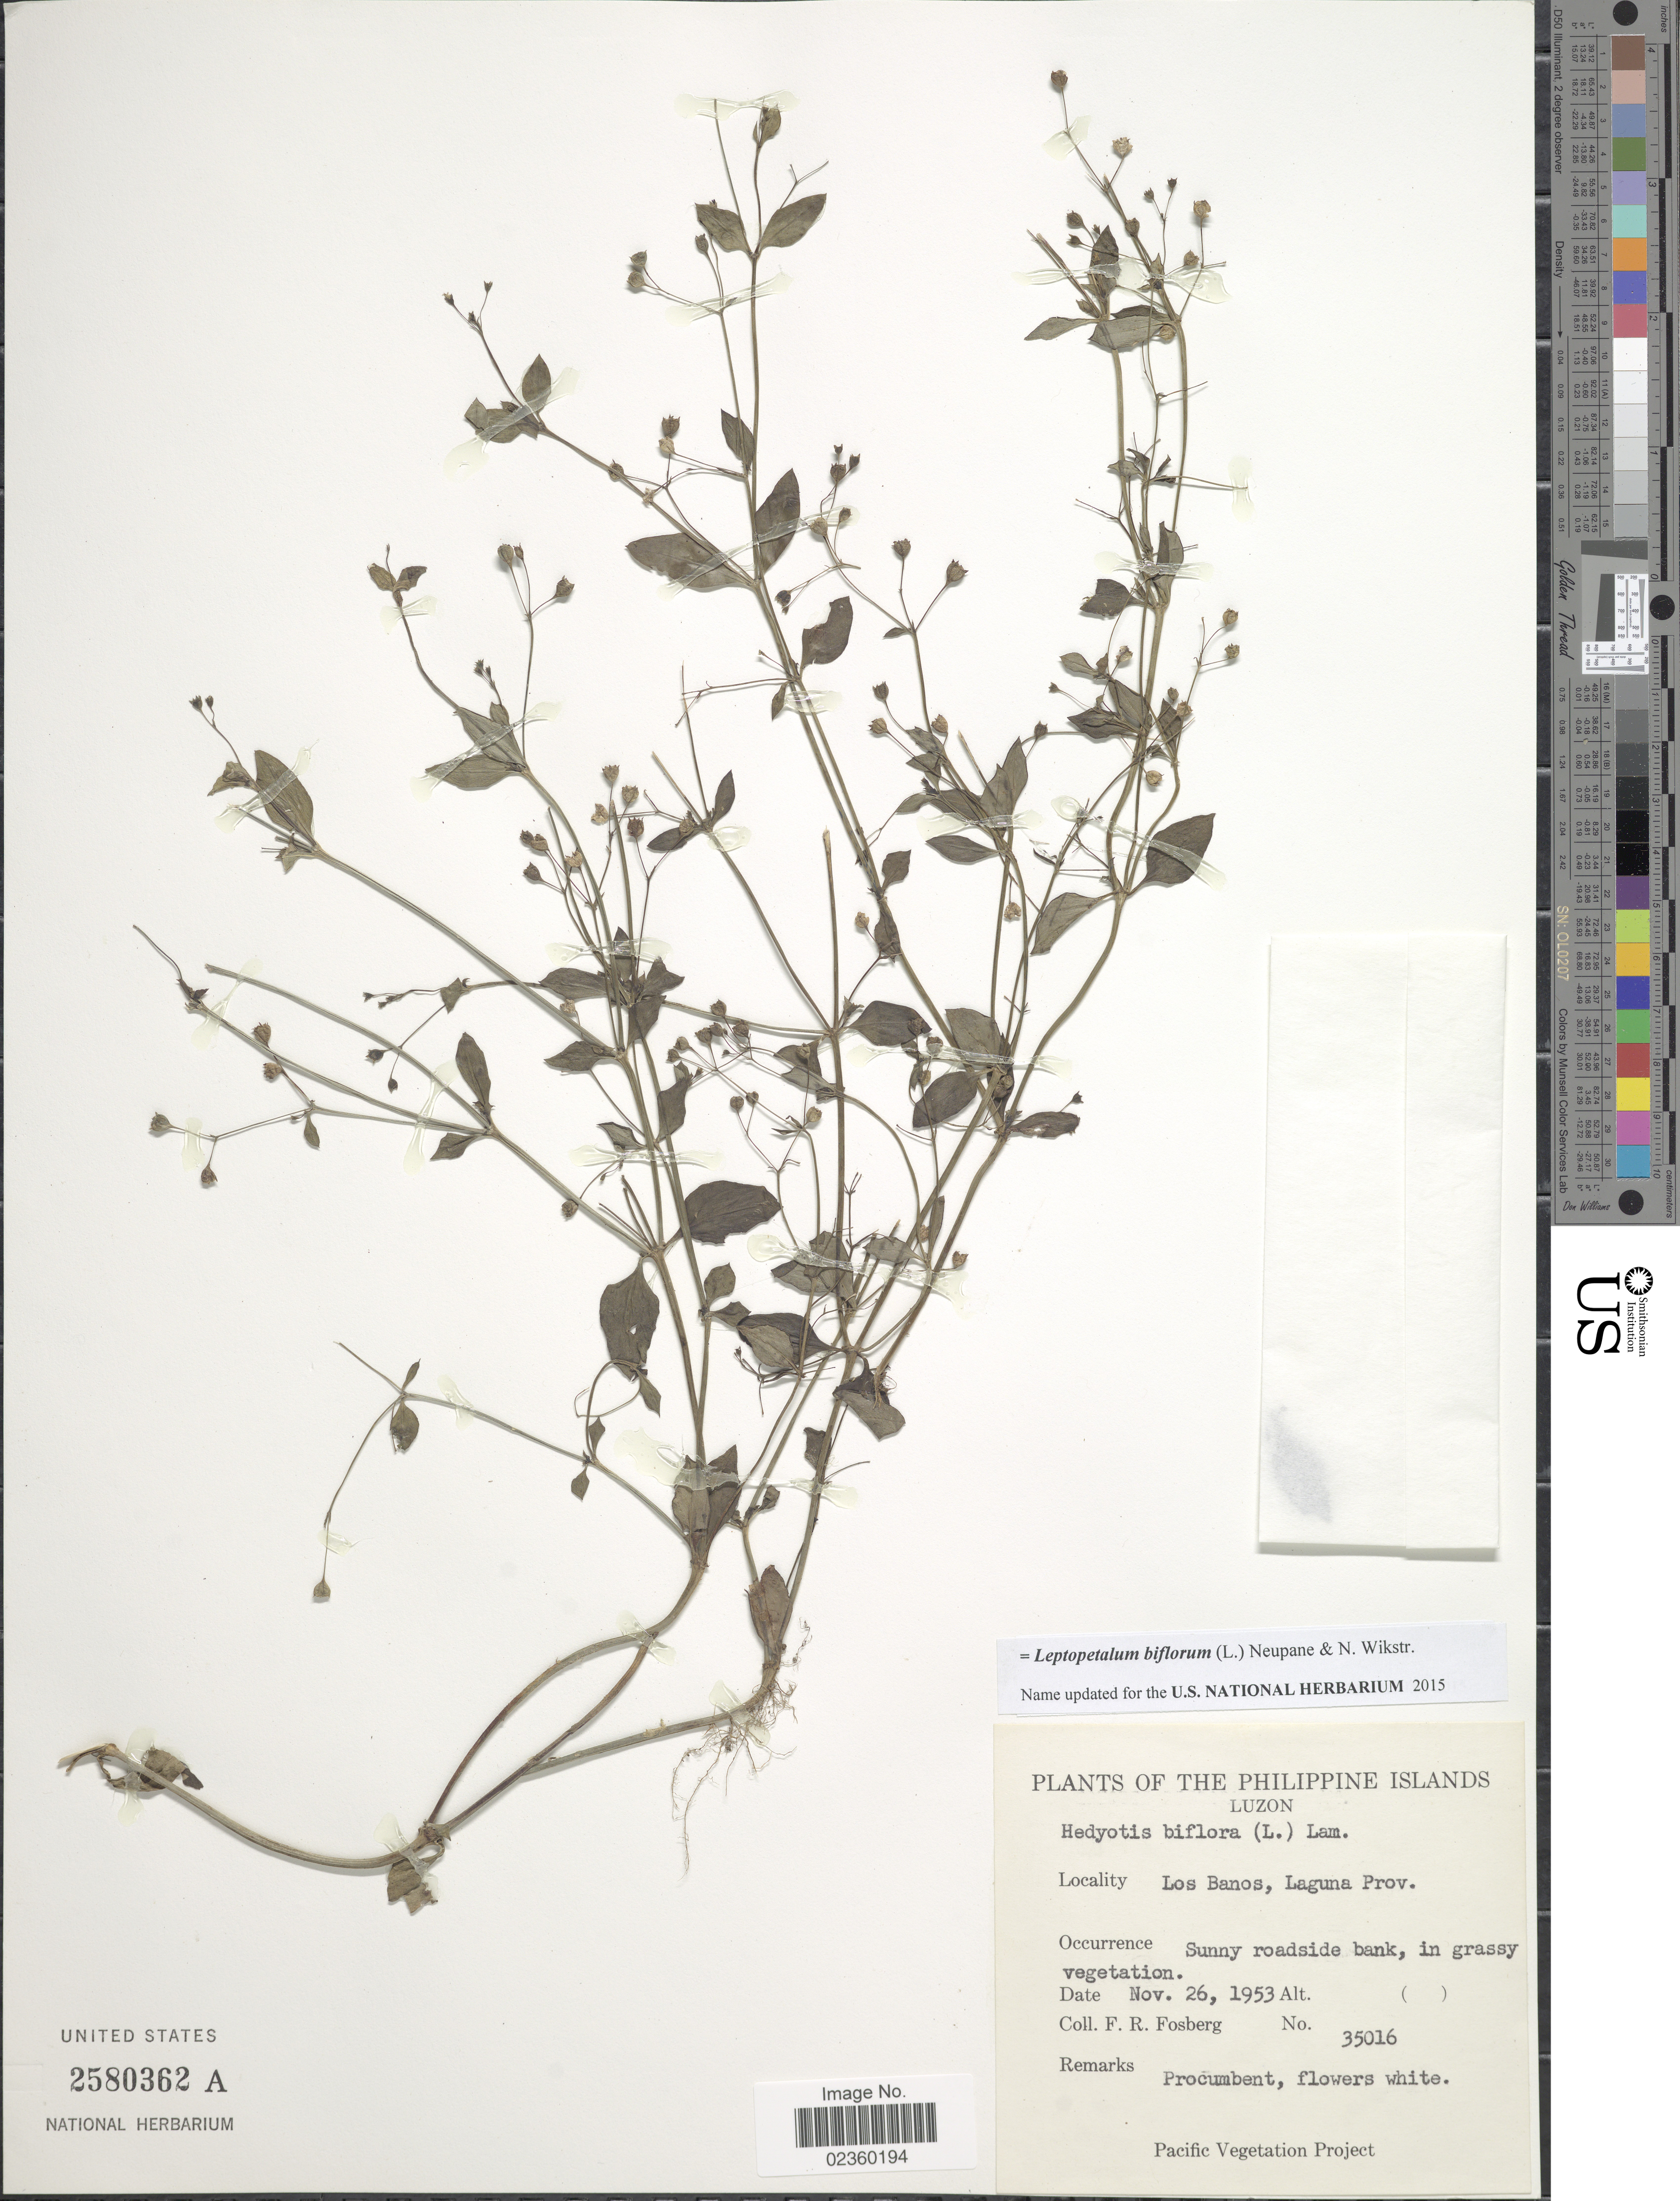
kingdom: Plantae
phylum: Tracheophyta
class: Magnoliopsida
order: Gentianales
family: Rubiaceae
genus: Leptopetalum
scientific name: Leptopetalum biflorum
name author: (L.) Neupane & N. Wikstr.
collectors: F. R. Fosberg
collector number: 35016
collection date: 1953-11-26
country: Philippines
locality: The Philippine Islands, Luzon, Los Banos, Laguna Prov., Sunny roadside bank, in grassy vegetation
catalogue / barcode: US 2580362A